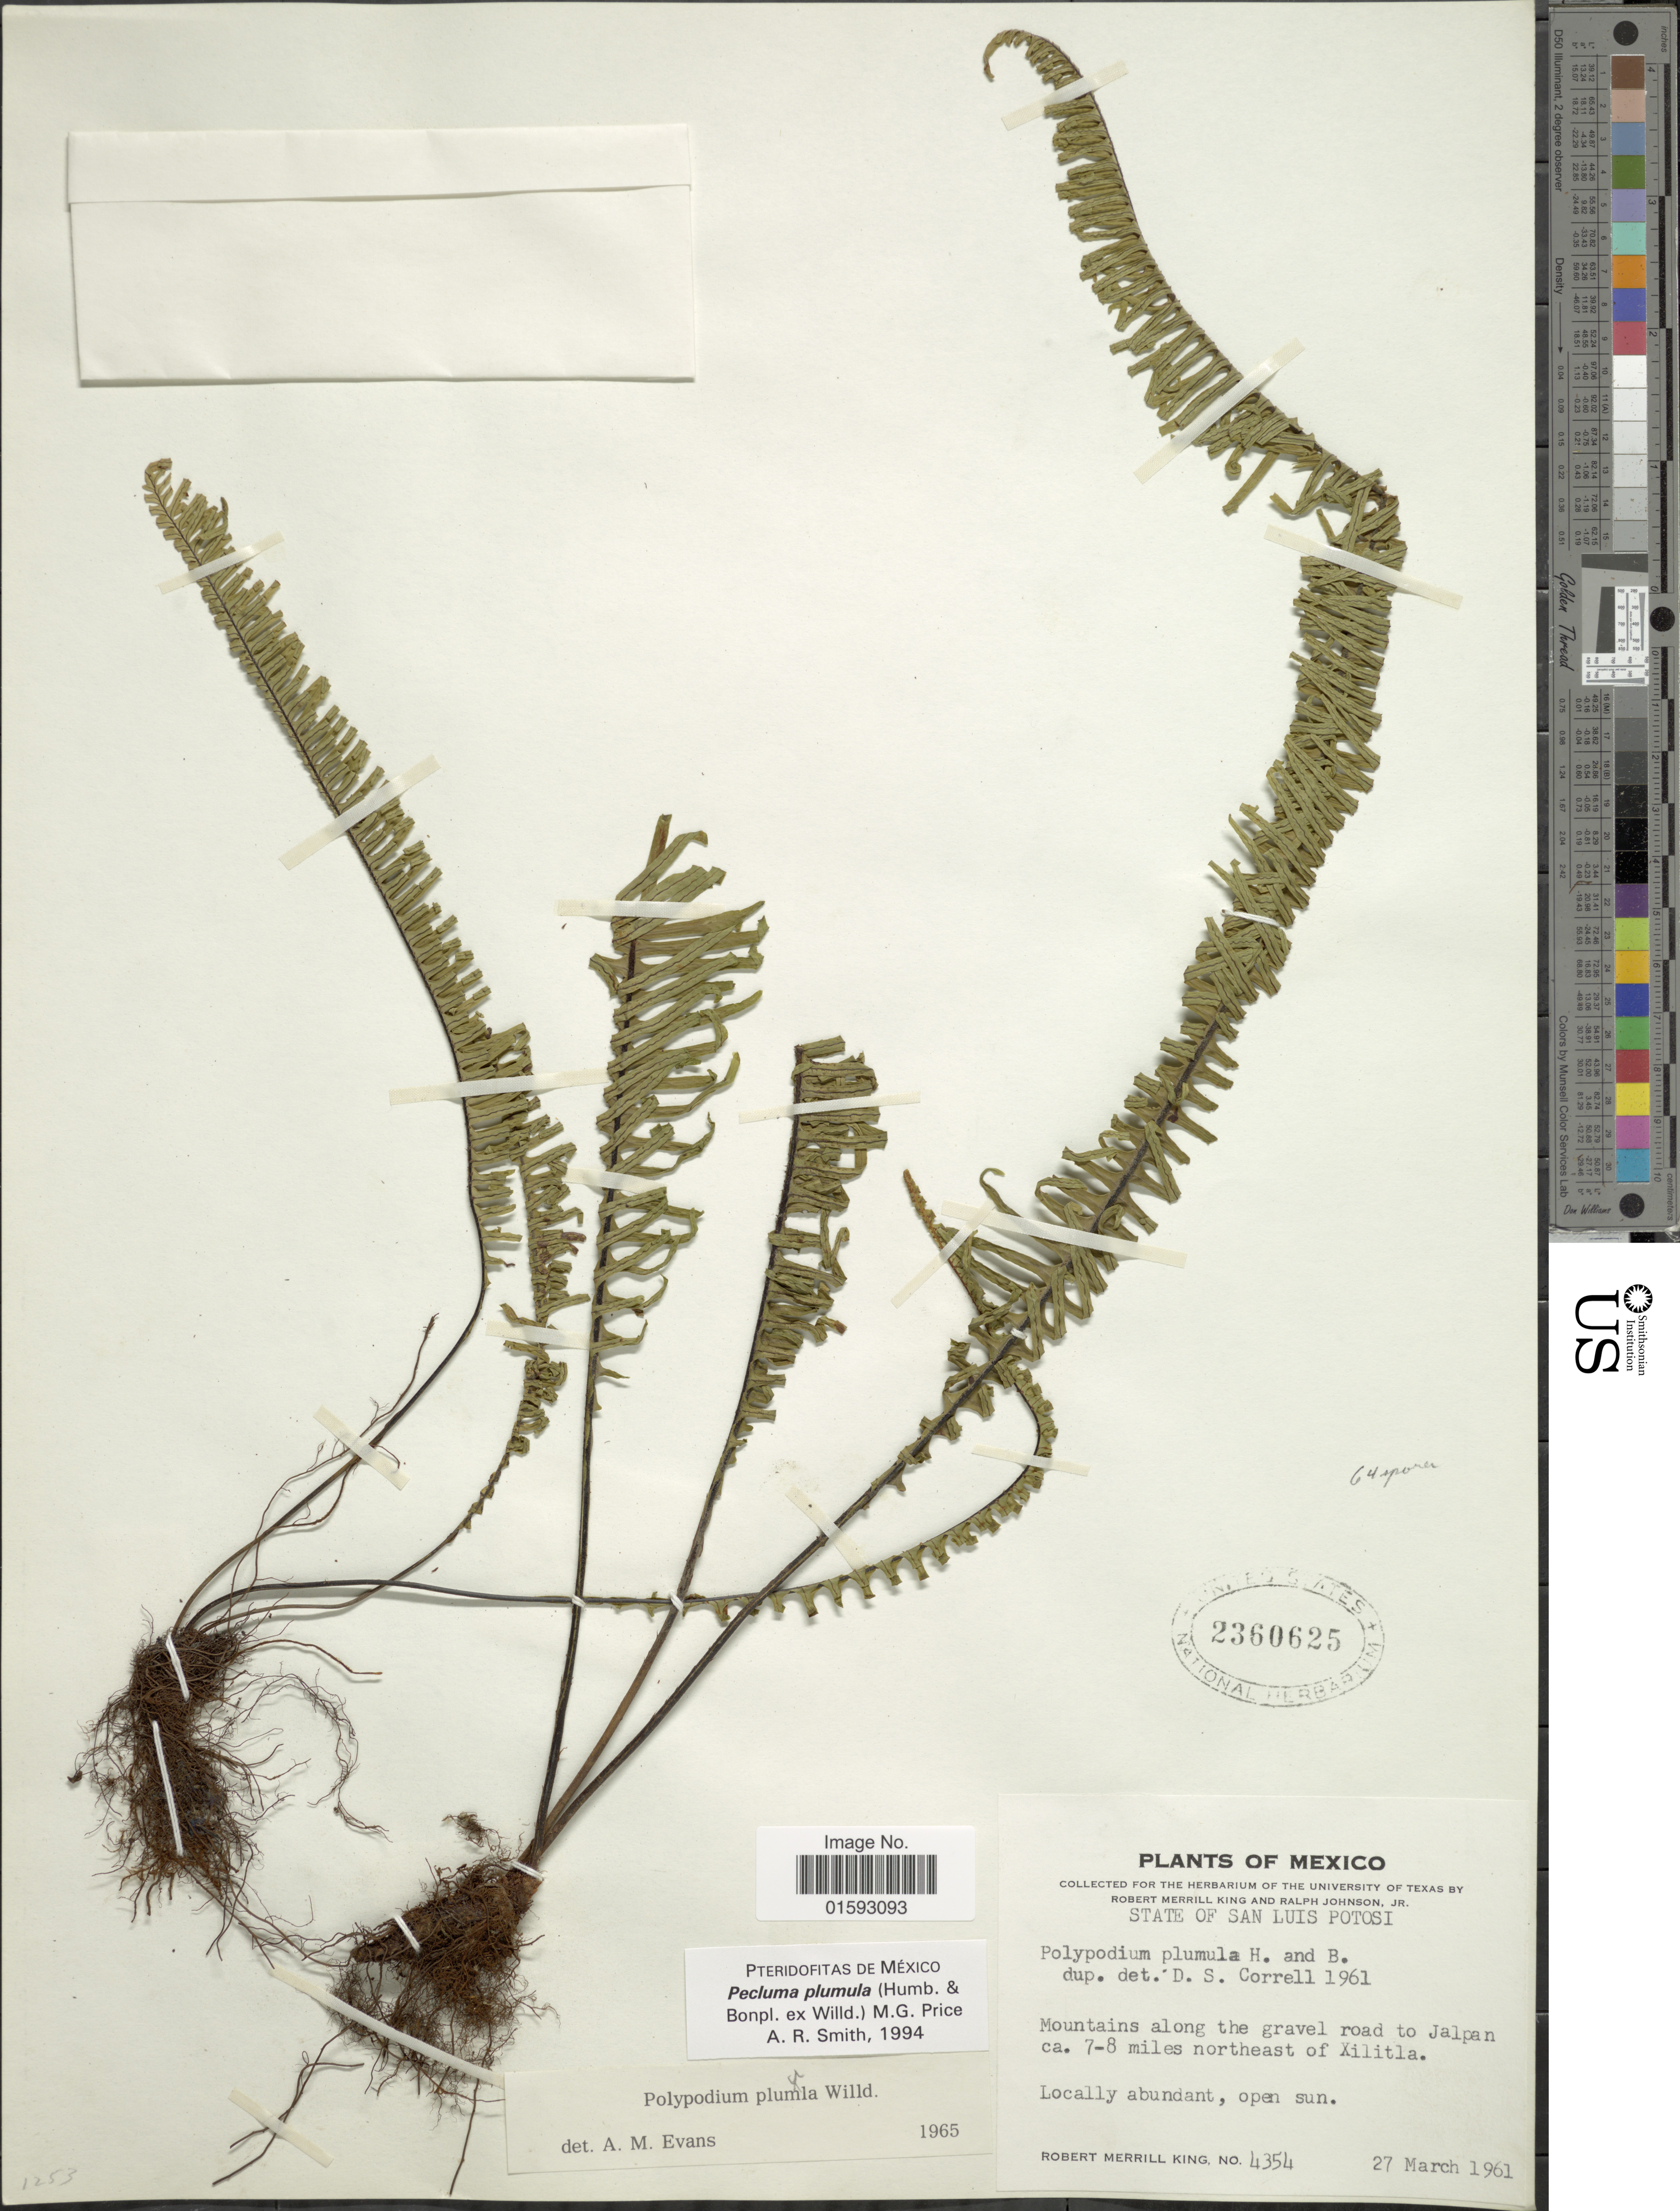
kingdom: Plantae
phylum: Tracheophyta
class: Polypodiopsida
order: Polypodiales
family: Polypodiaceae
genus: Pecluma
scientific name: Pecluma plumula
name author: (Humb. & Bonpl. ex Willd.) M.G. Price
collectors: R. M. King & R. Johnson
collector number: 4354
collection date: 1961-03-27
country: Mexico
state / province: San Luis Potosí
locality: Mountains along the gravel road to Jalpan ca. 7-8 miles northeast Xilitla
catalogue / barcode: US 2360625